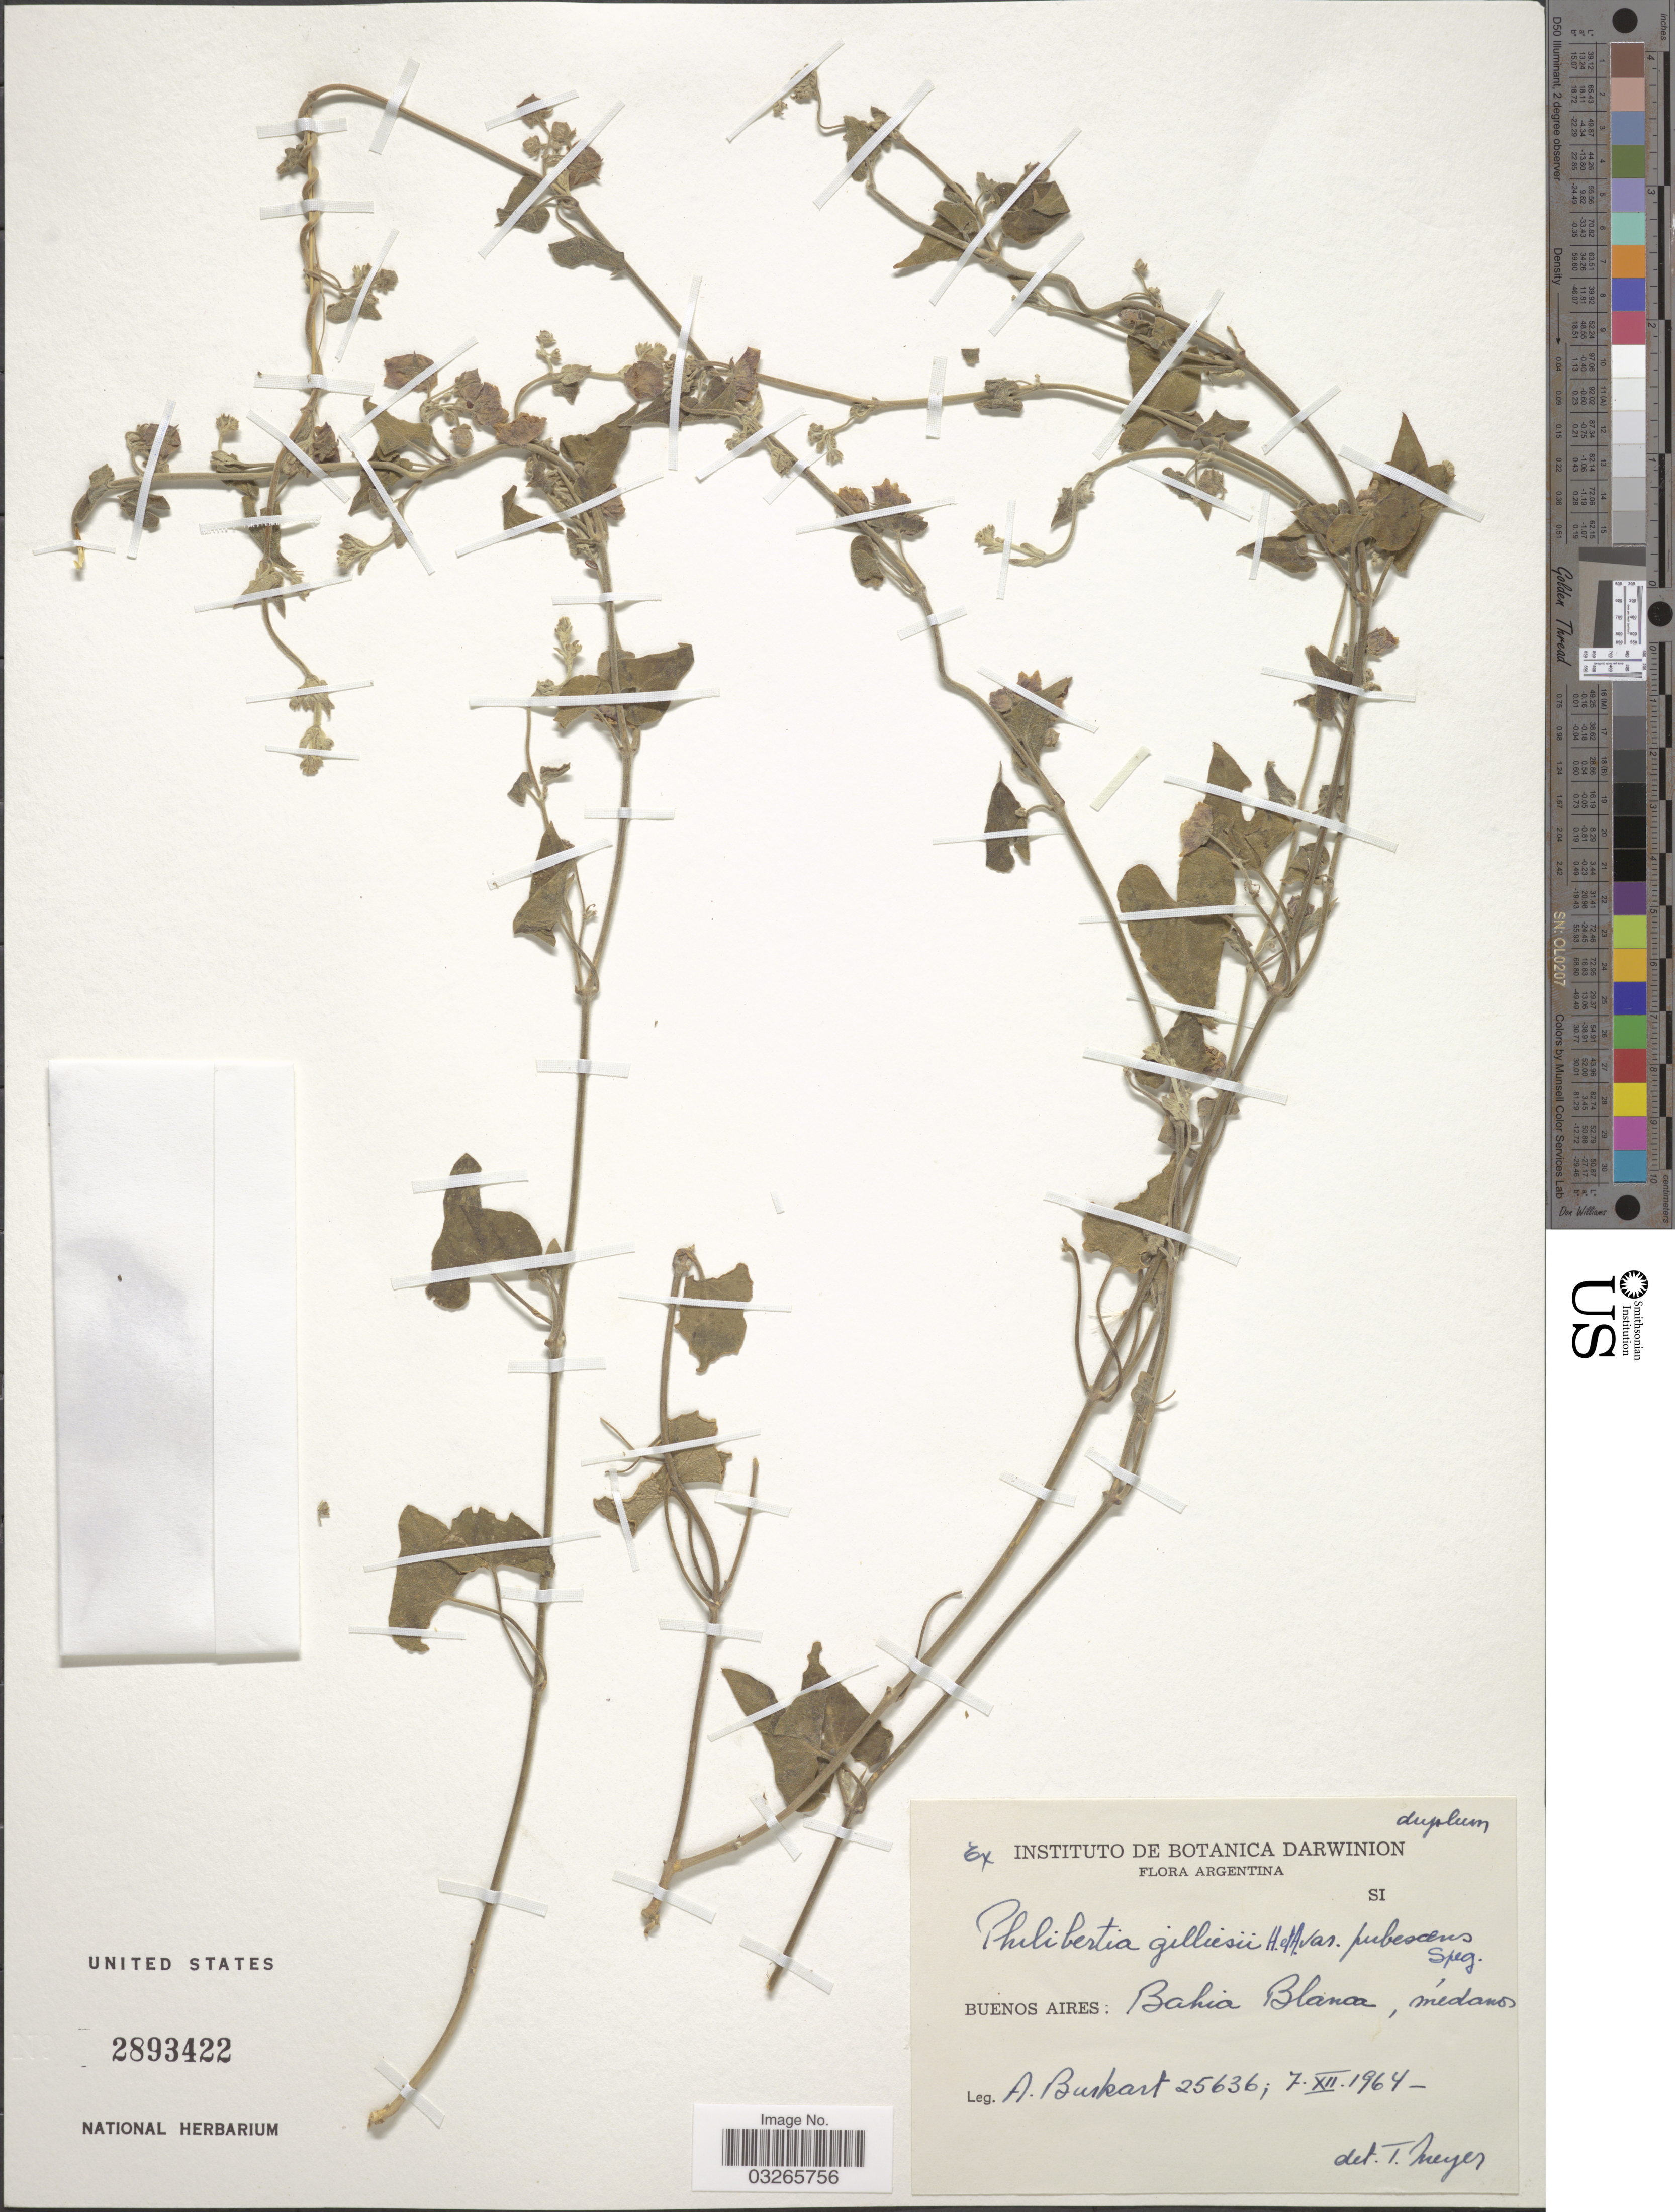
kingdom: Plantae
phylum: Tracheophyta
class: Magnoliopsida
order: Gentianales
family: Apocynaceae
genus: Sarcostemma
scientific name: Sarcostemma gilliesii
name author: (Hook. & Arn.) Decne.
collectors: A. E. Burkart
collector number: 25636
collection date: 1964-12-07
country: Argentina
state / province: Buenos Aires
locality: Bahia Blanca, médanos.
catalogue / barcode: US 2893422